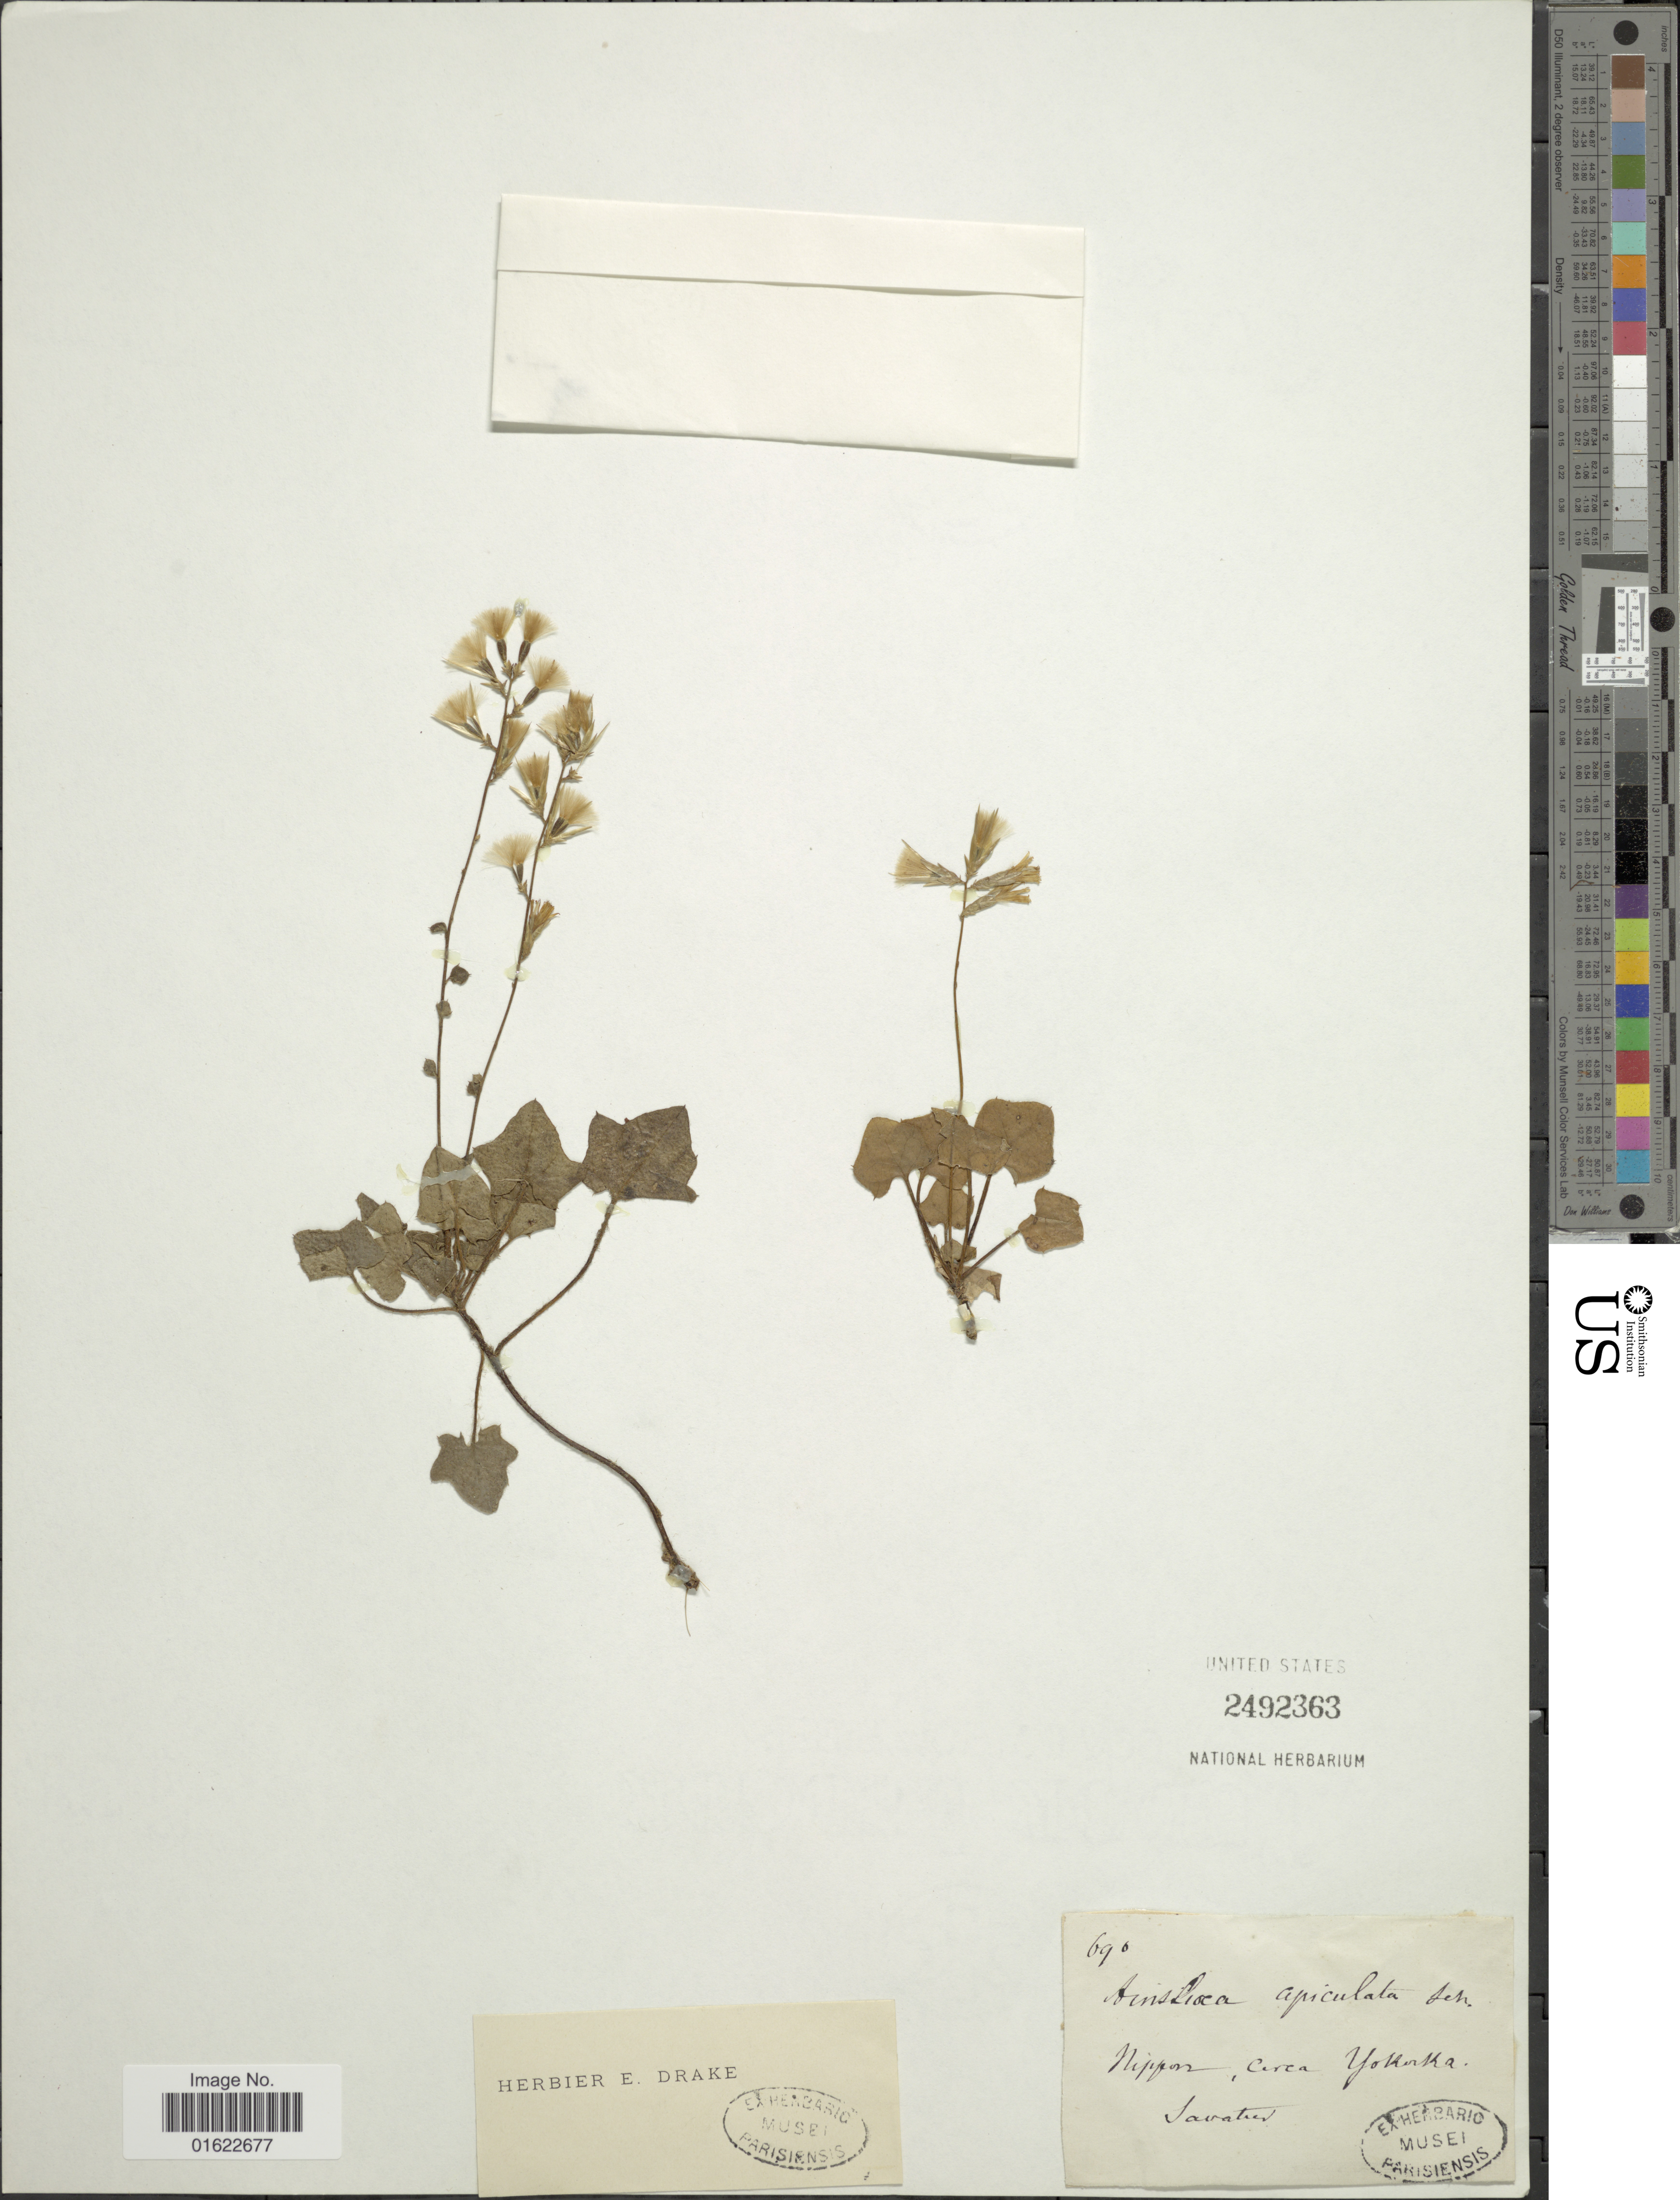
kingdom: Plantae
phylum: Tracheophyta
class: Magnoliopsida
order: Asterales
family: Asteraceae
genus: Ainsliaea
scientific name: Ainsliaea apiculata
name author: Sch. Bip.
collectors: Savatier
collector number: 690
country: Japan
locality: Nippon, circa Yokosuka.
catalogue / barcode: US 2492363